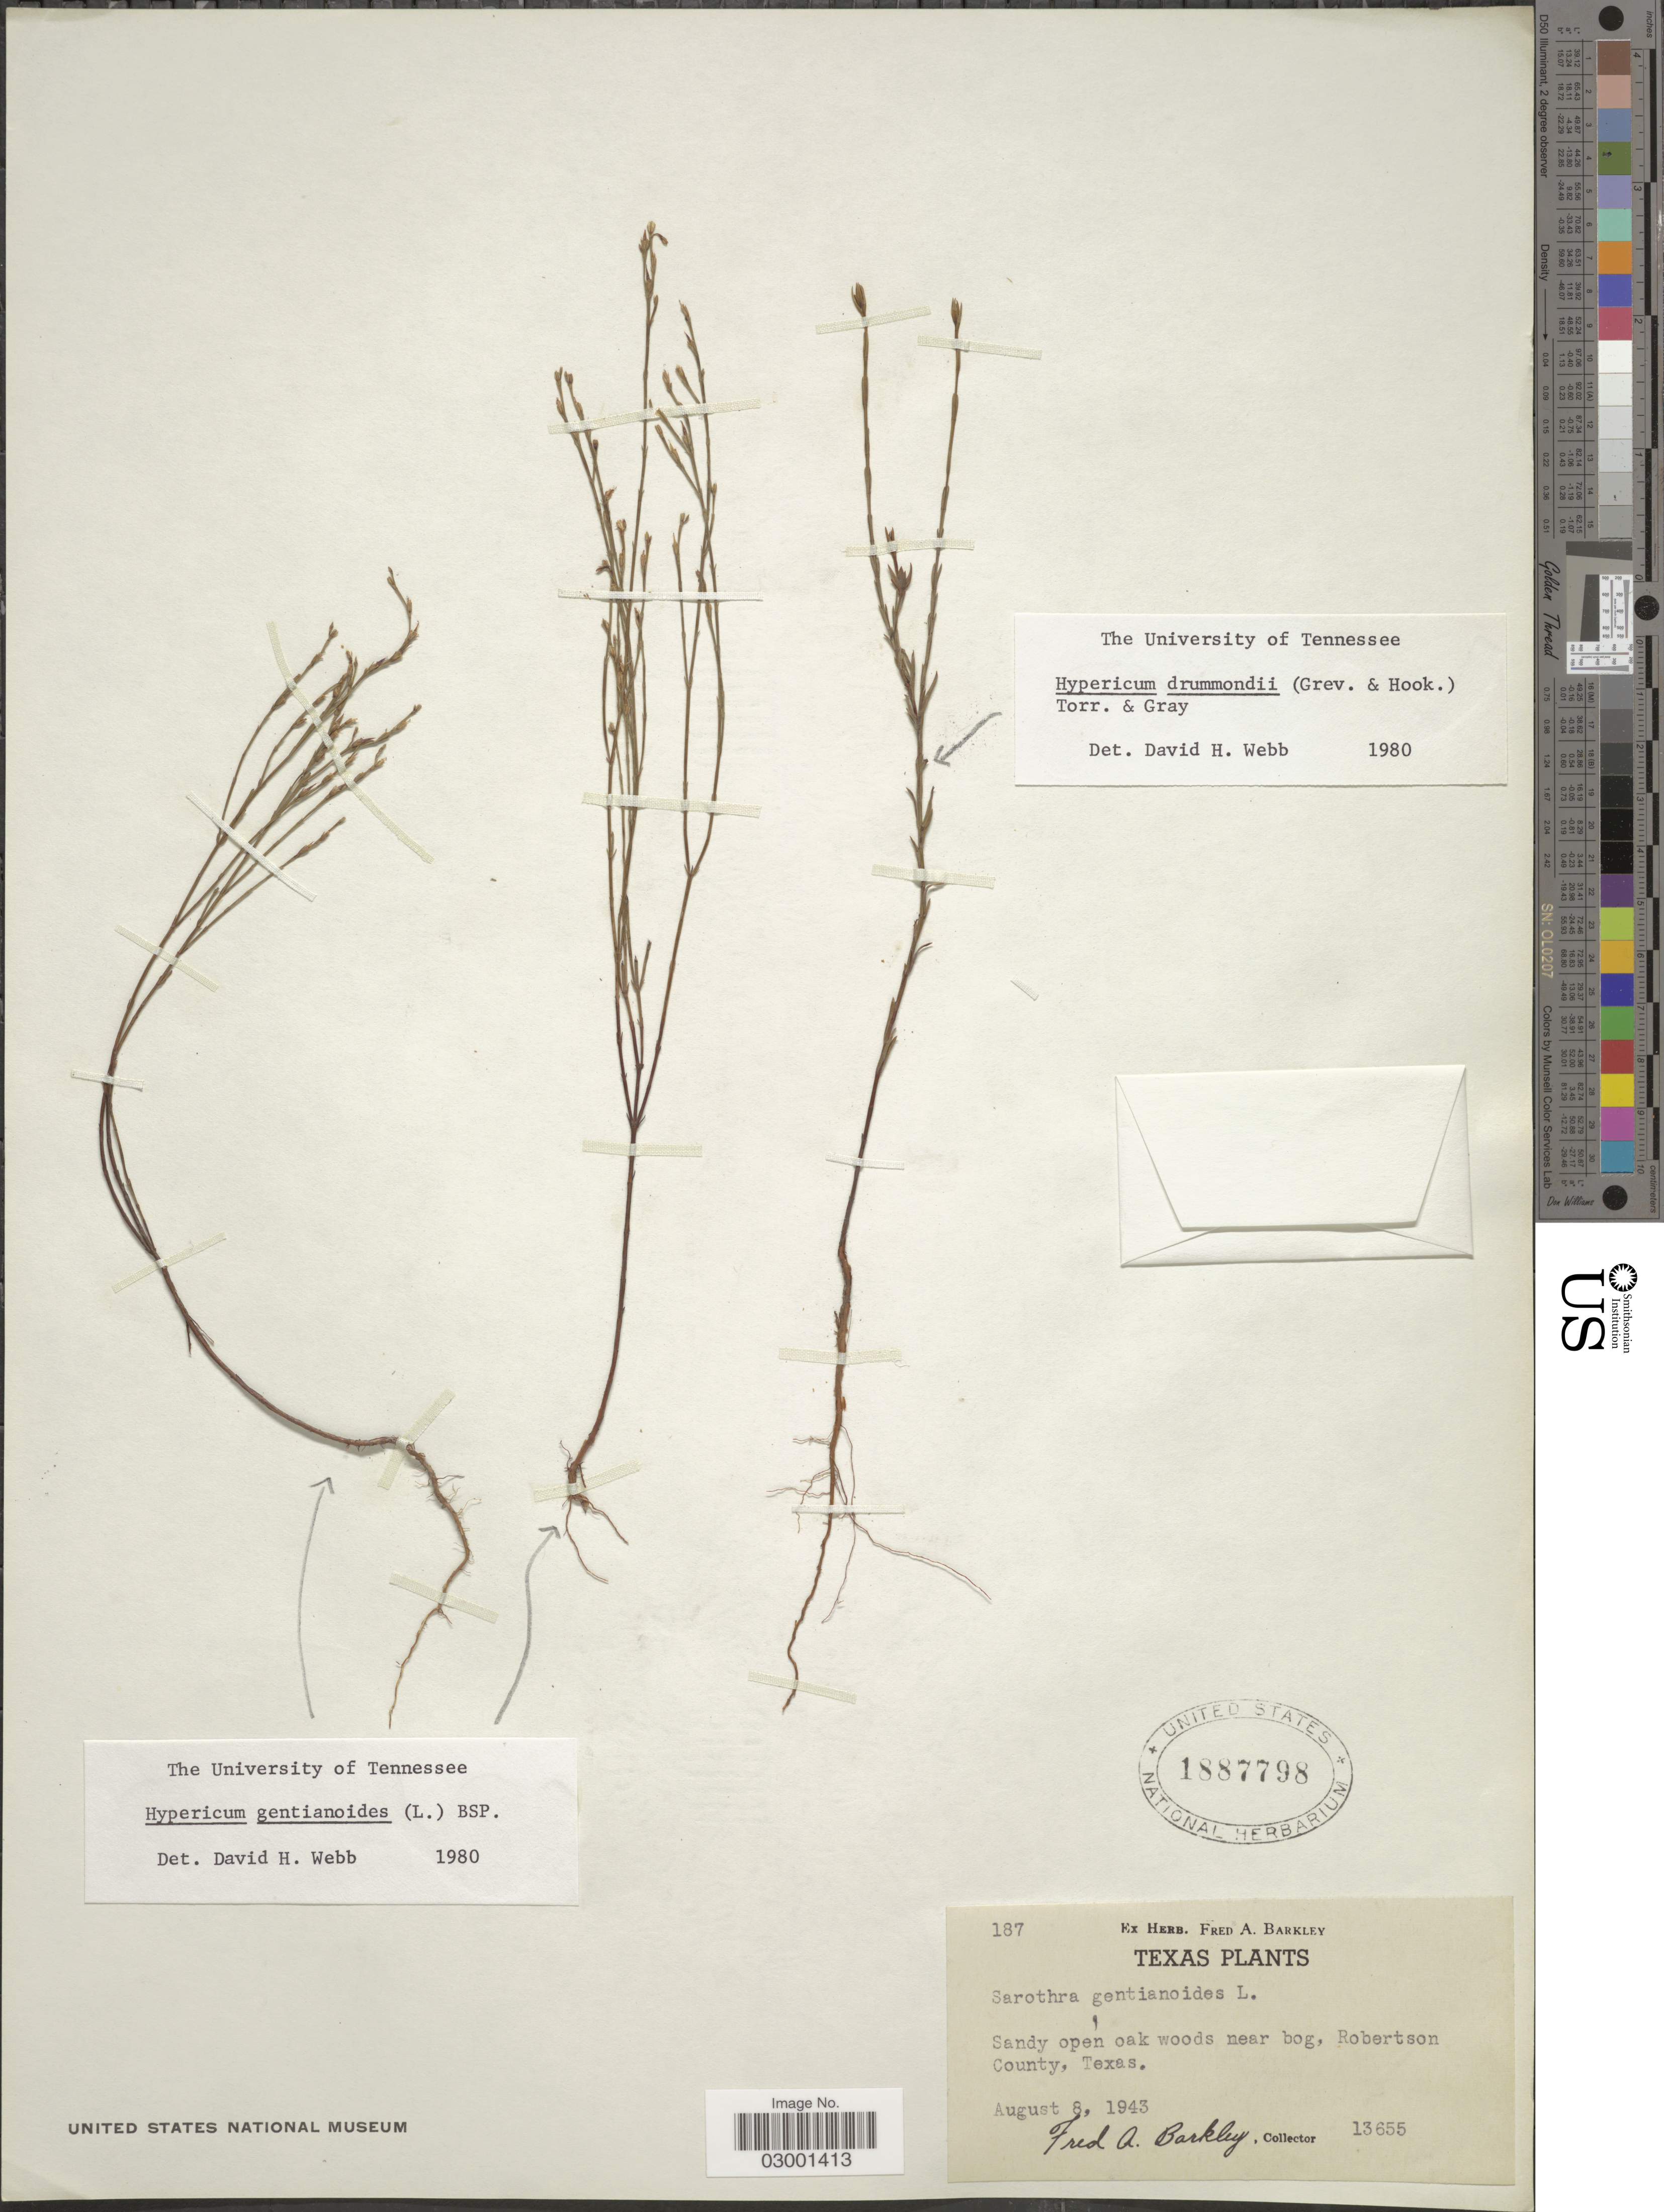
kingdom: Plantae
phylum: Tracheophyta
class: Magnoliopsida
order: Malpighiales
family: Hypericaceae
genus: Hypericum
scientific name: Hypericum gentianoides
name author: (L.) Britton, Stearns & Poggenb.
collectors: F. A. Barkley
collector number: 13655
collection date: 1943-08-08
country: United States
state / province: Texas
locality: Sandy open oak woods near bog, Robertson County.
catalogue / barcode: US 1887798